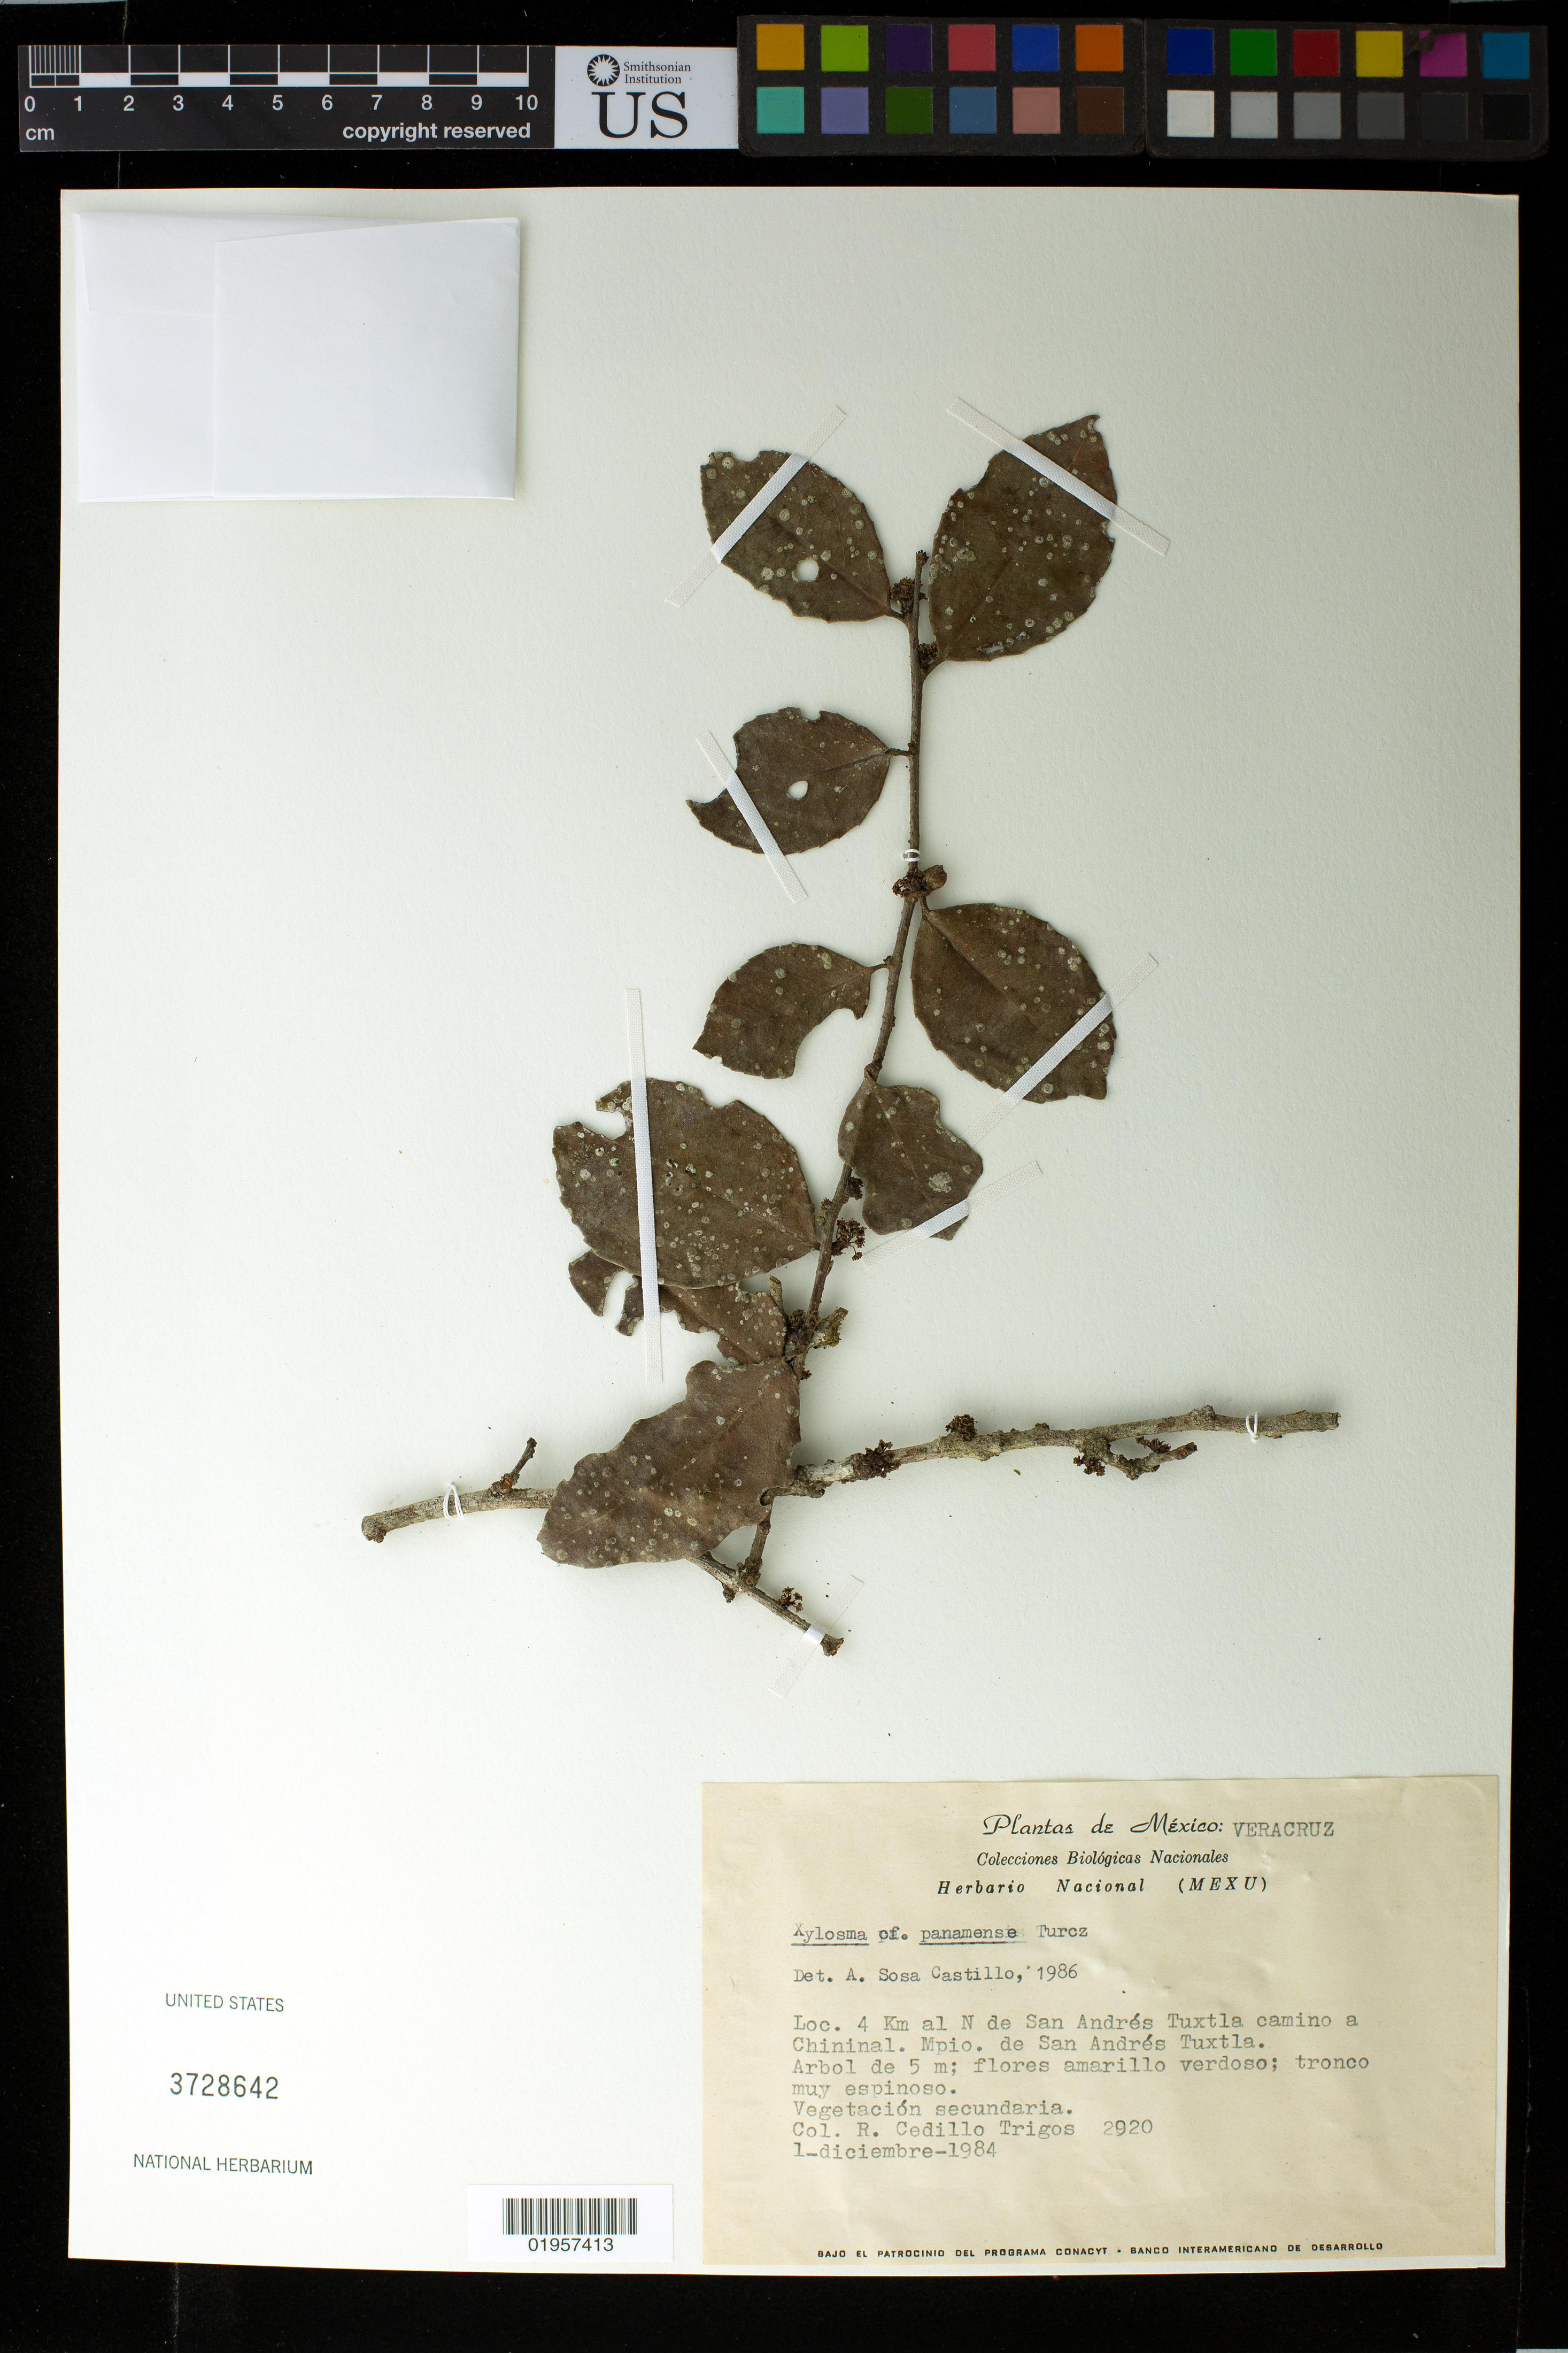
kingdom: Plantae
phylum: Tracheophyta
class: Magnoliopsida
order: Malpighiales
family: Salicaceae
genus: Xylosma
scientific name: Xylosma panamensis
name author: Turcz.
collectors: R. Trigos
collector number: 2920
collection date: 1984-12-01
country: Mexico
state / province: Veracruz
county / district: San Andrés Tuxtla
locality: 4 km al N de San Andrés Tuxtla camino a Chininal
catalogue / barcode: US 3728642